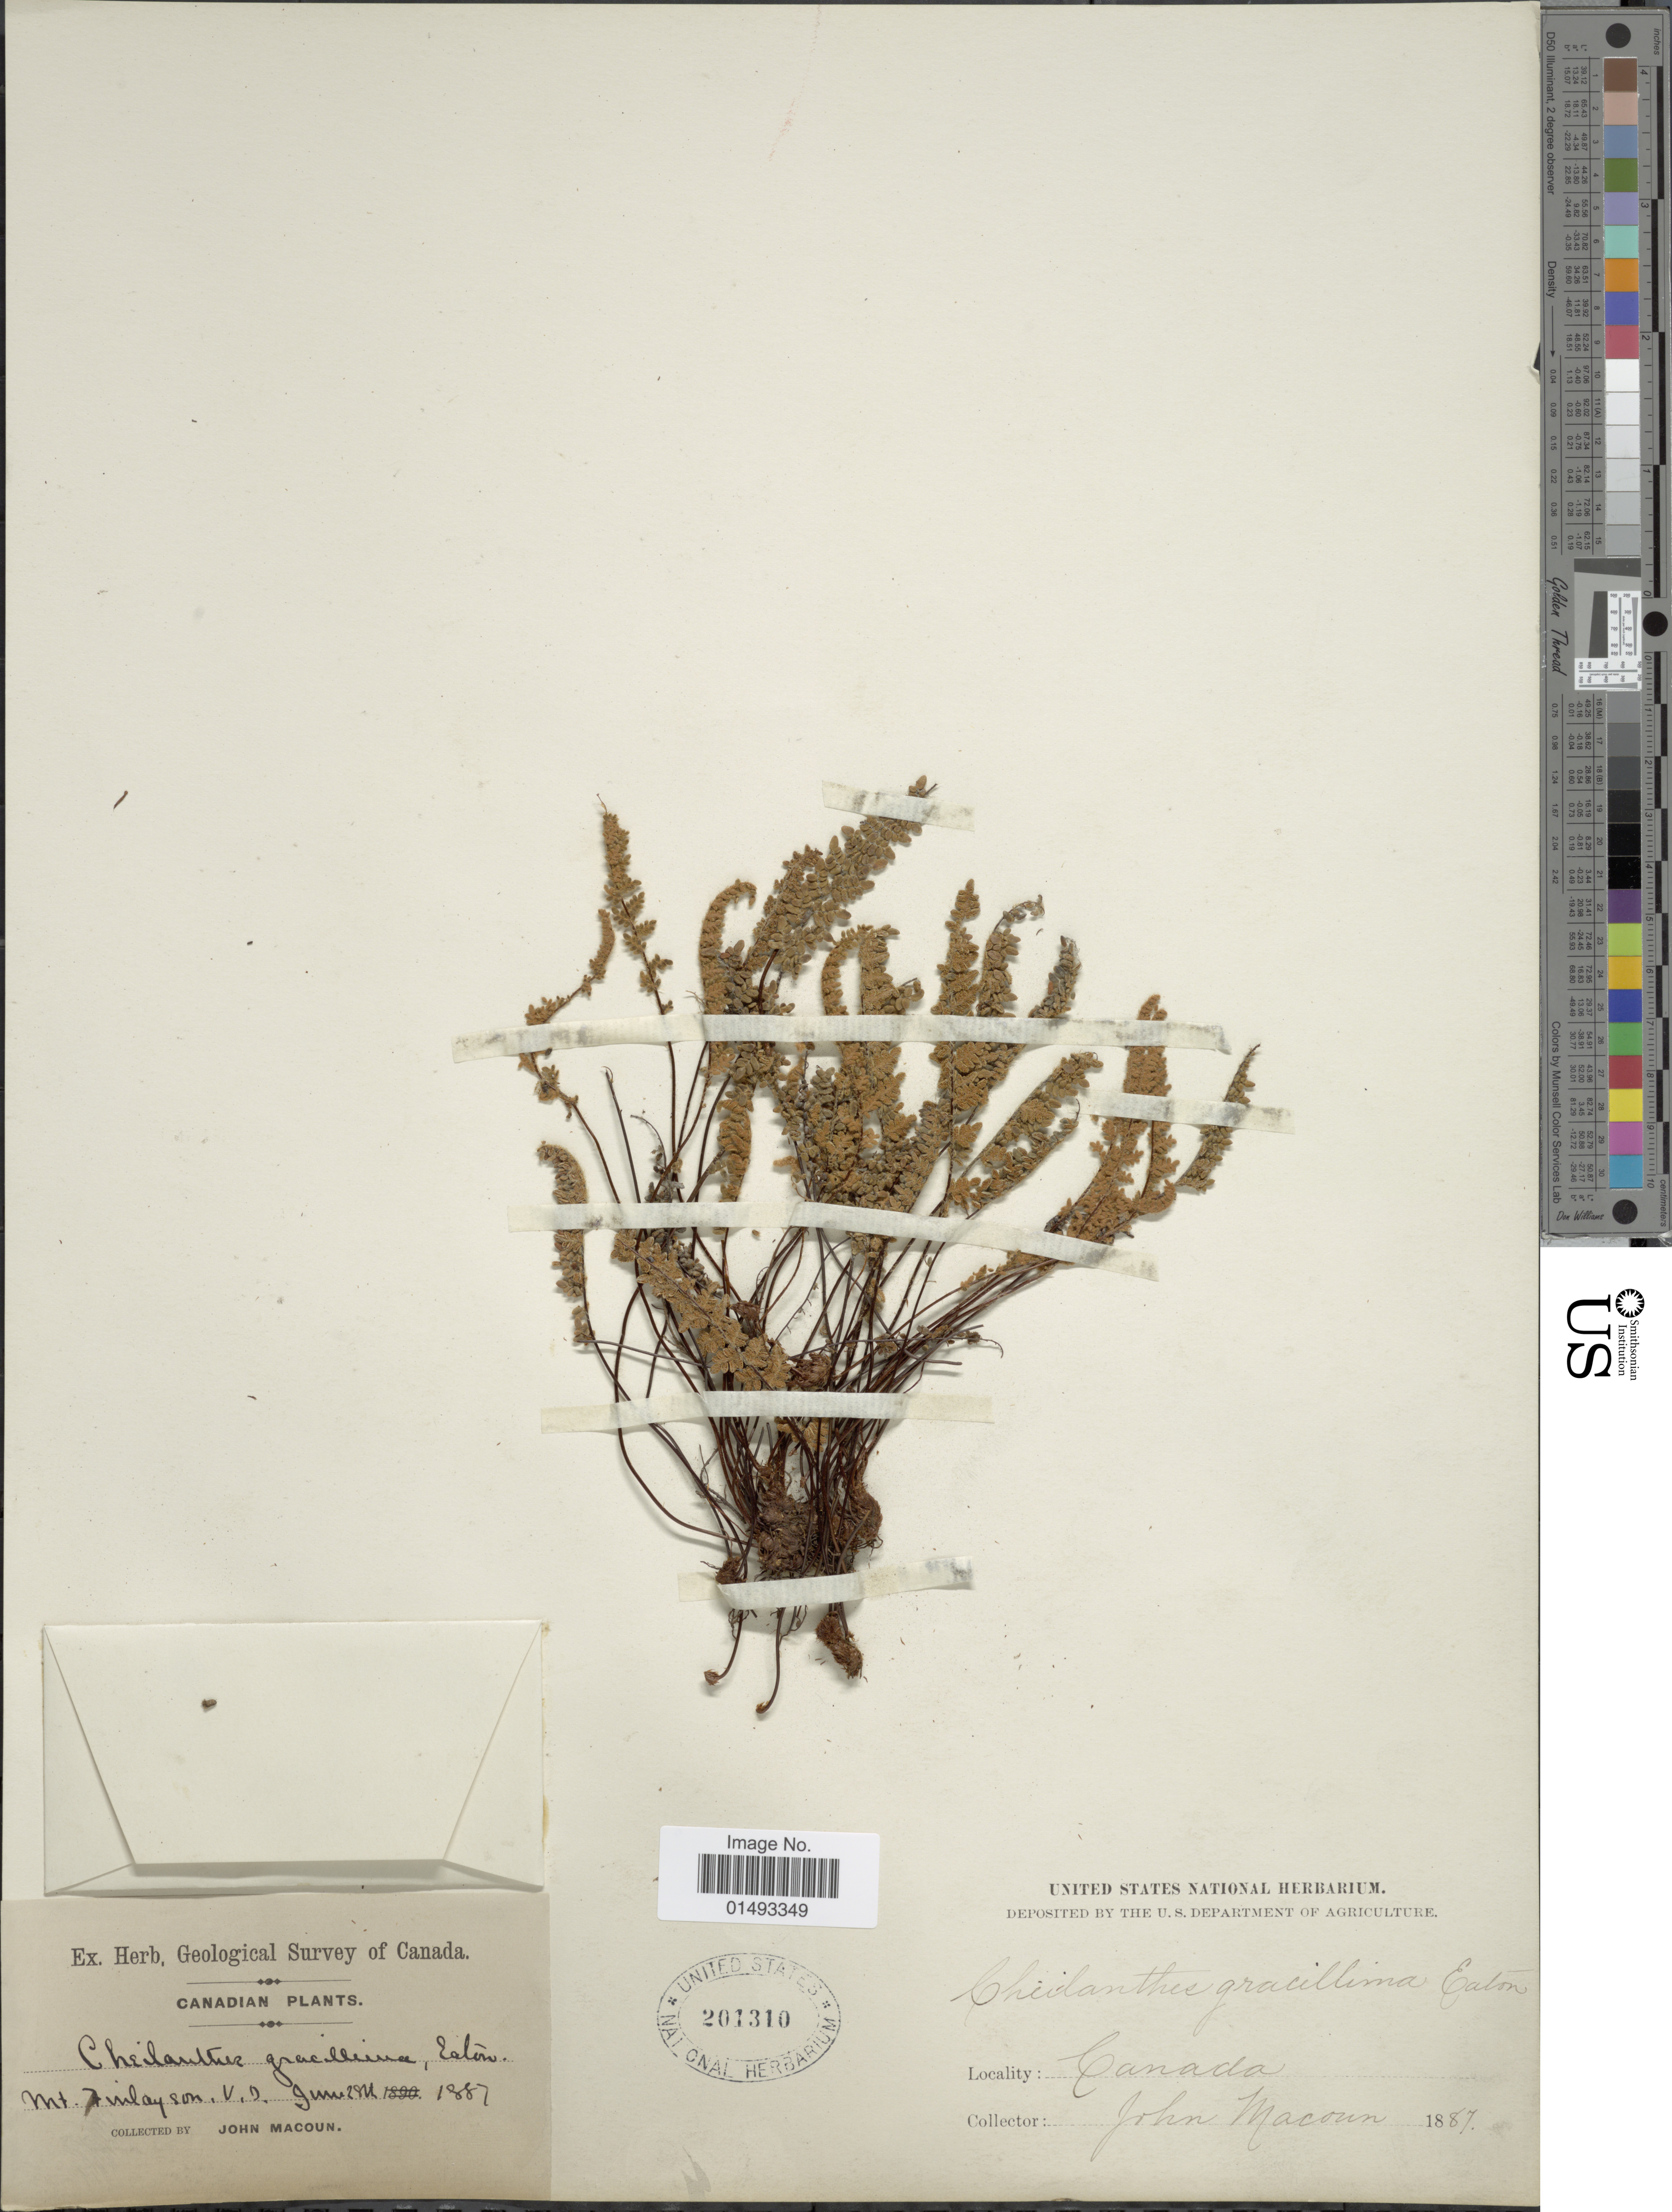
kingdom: Plantae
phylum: Tracheophyta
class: Polypodiopsida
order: Polypodiales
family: Pteridaceae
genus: Myriopteris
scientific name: Myriopteris gracillima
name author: (D.C. Eaton) J. Sm.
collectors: J. Macoun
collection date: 1887-06-28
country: Canada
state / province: British Columbia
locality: Mt Finlayson, V. I.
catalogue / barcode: US 201310